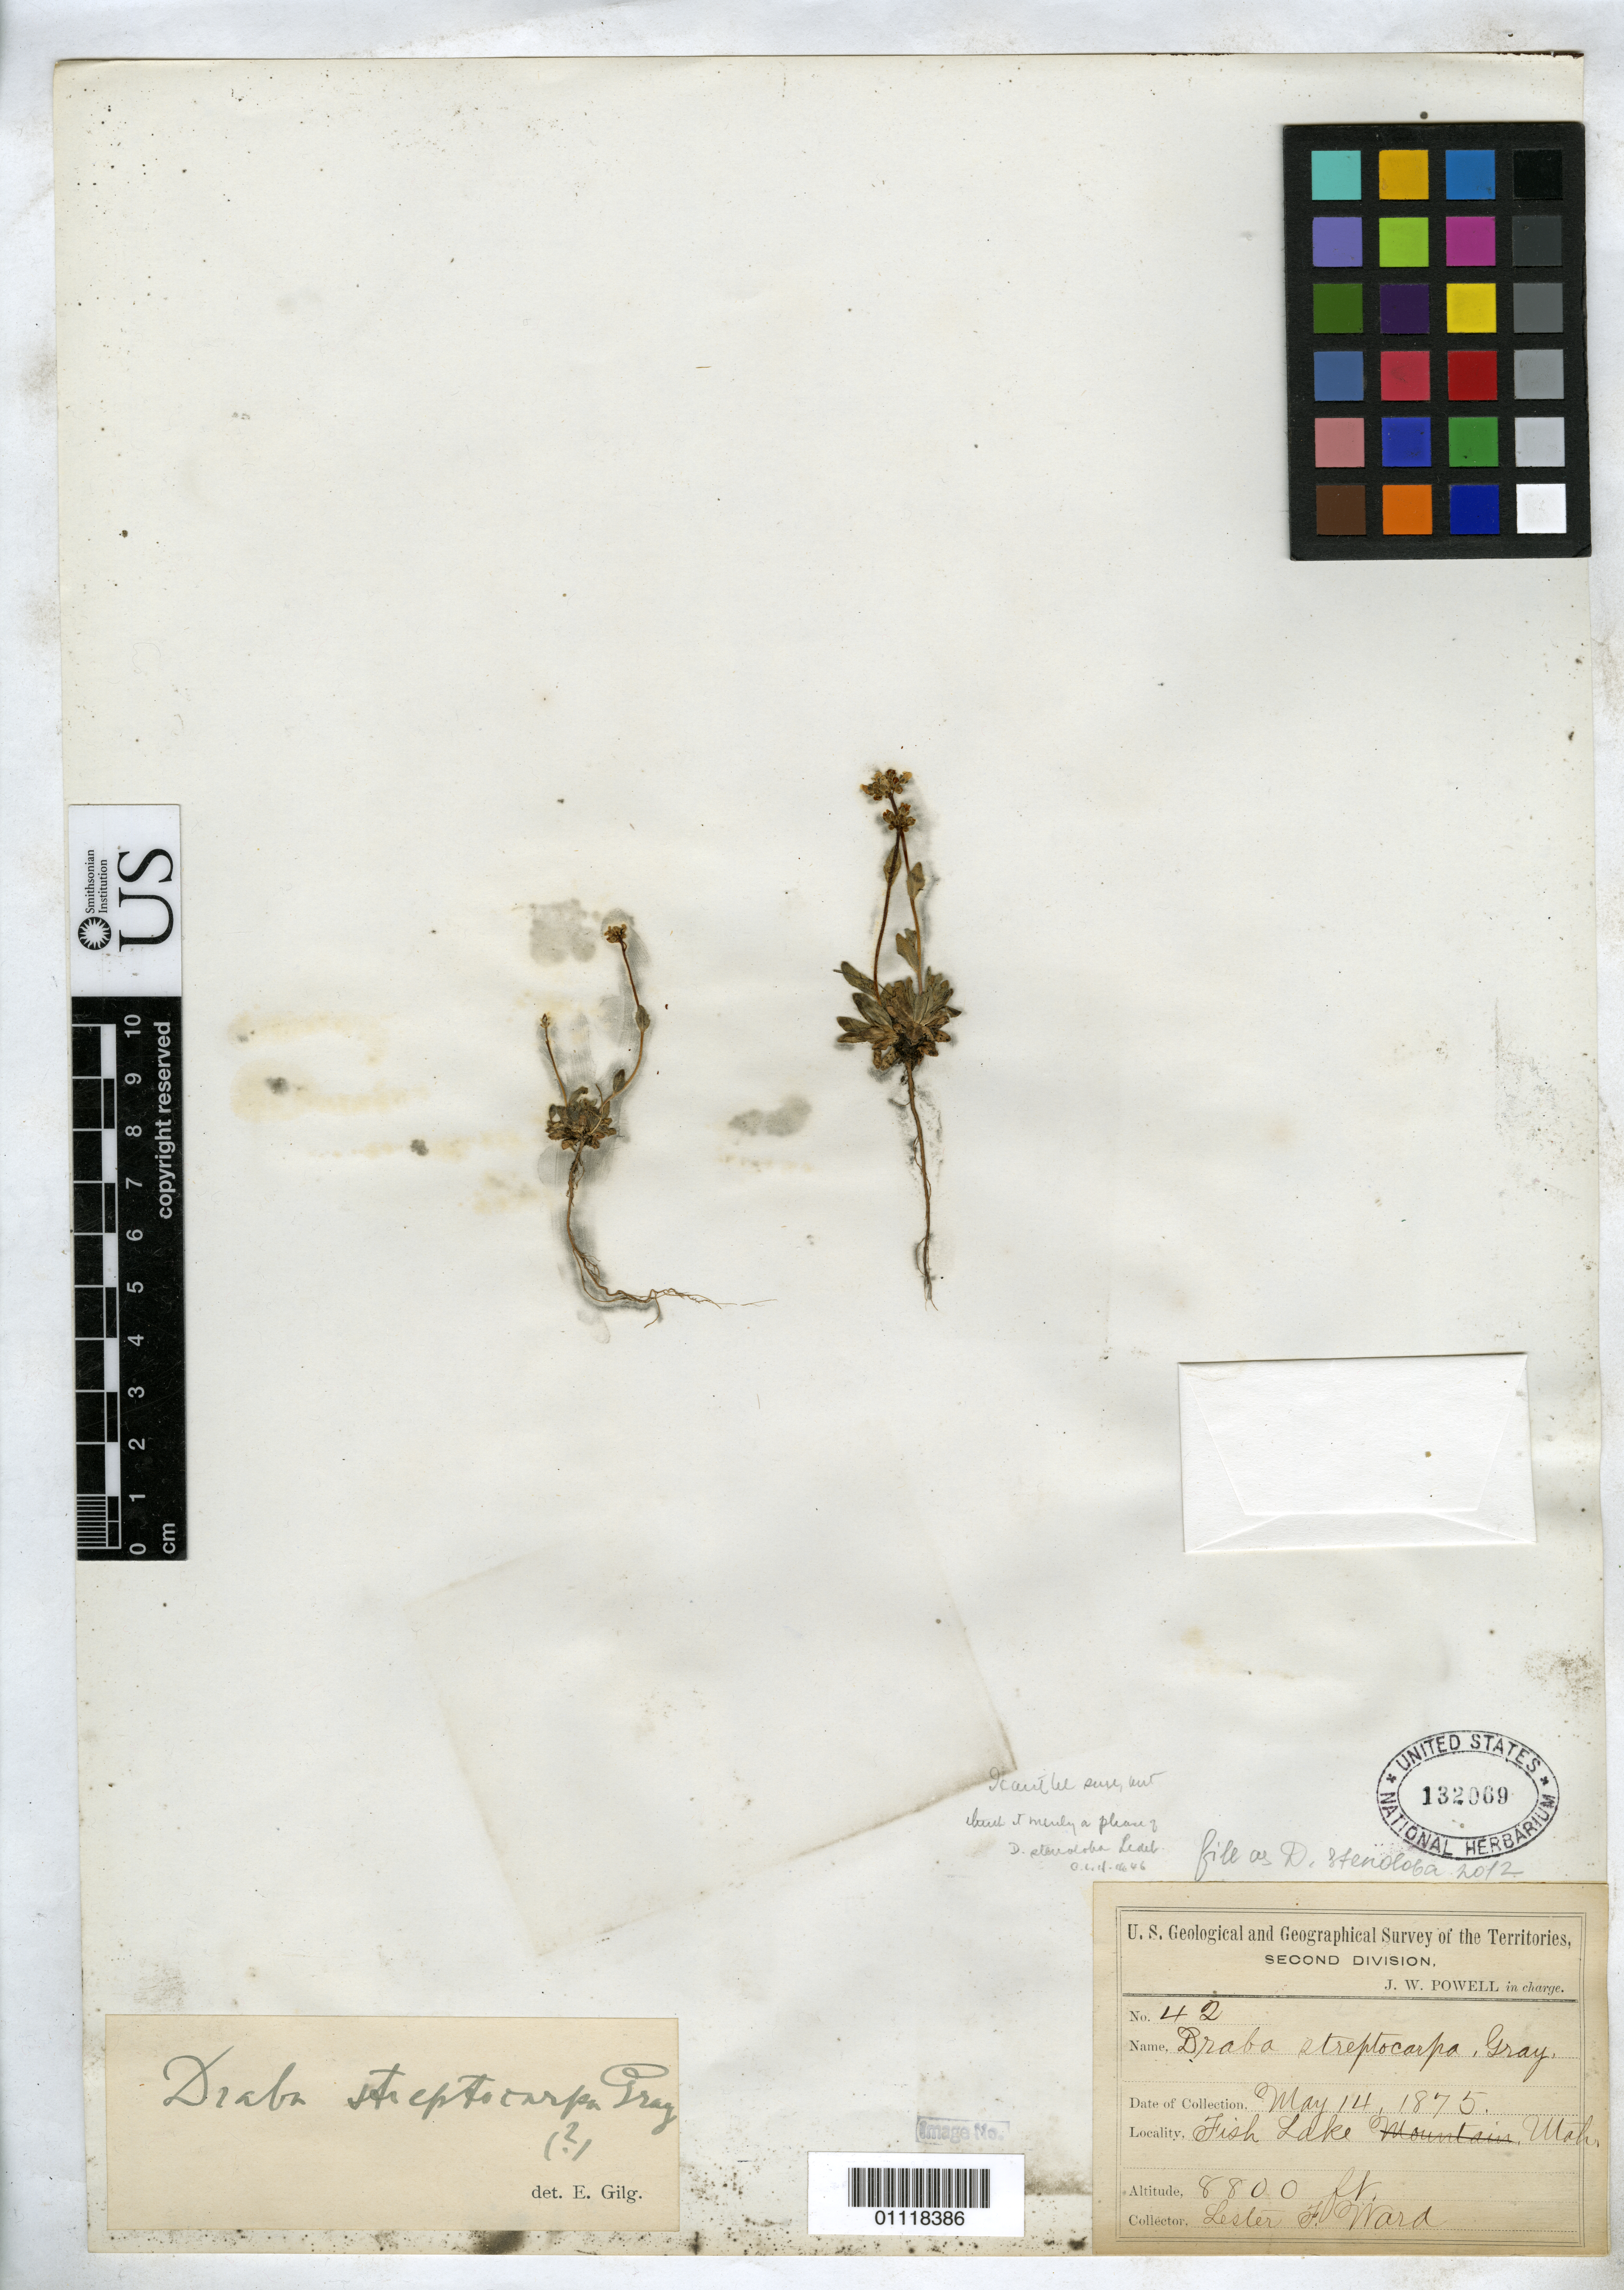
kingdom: Plantae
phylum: Tracheophyta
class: Magnoliopsida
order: Brassicales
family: Brassicaceae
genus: Draba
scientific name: Draba stenoloba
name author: Ledeb.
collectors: L. F. Ward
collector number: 42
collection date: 1875-05-14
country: United States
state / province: Utah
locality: Fish Lake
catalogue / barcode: US 132069